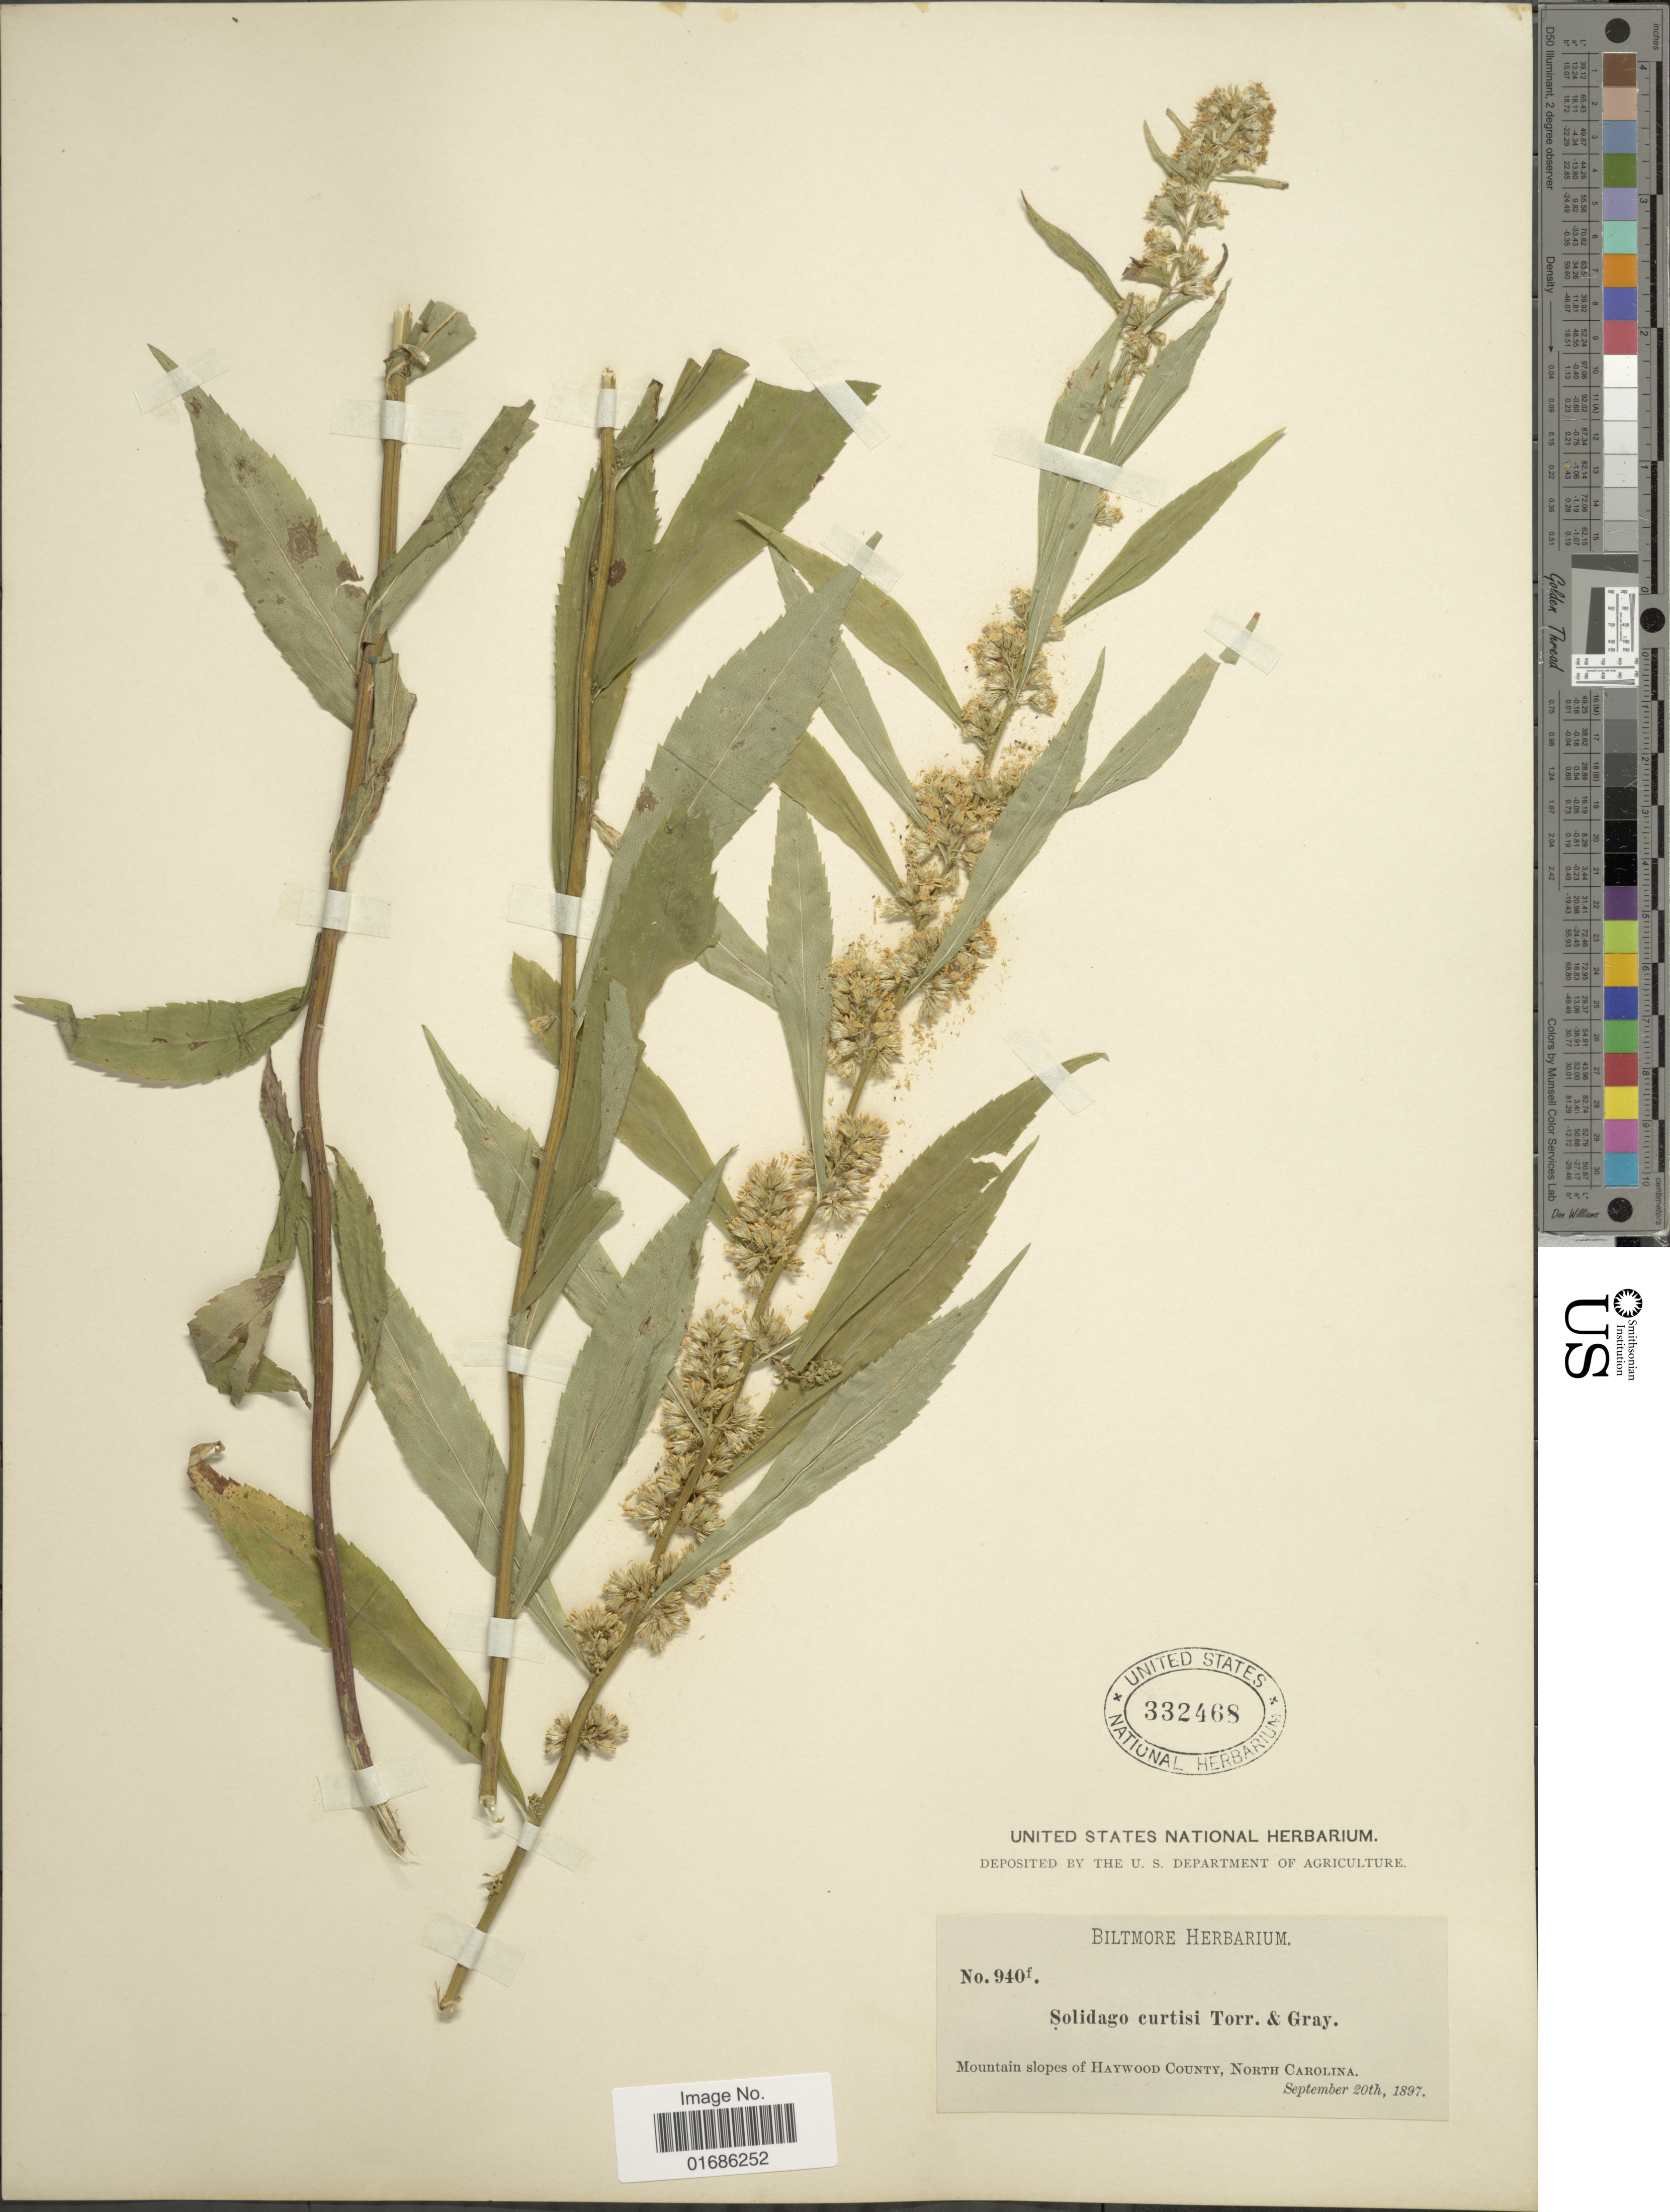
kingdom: Plantae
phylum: Tracheophyta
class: Magnoliopsida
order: Asterales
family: Asteraceae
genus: Solidago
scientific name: Solidago curtisii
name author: Torr. & A. Gray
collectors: ex herb. Biltmore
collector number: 940f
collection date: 1897-09-20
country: United States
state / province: North Carolina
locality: Mountain slopes of Haywood County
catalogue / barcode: US 332468